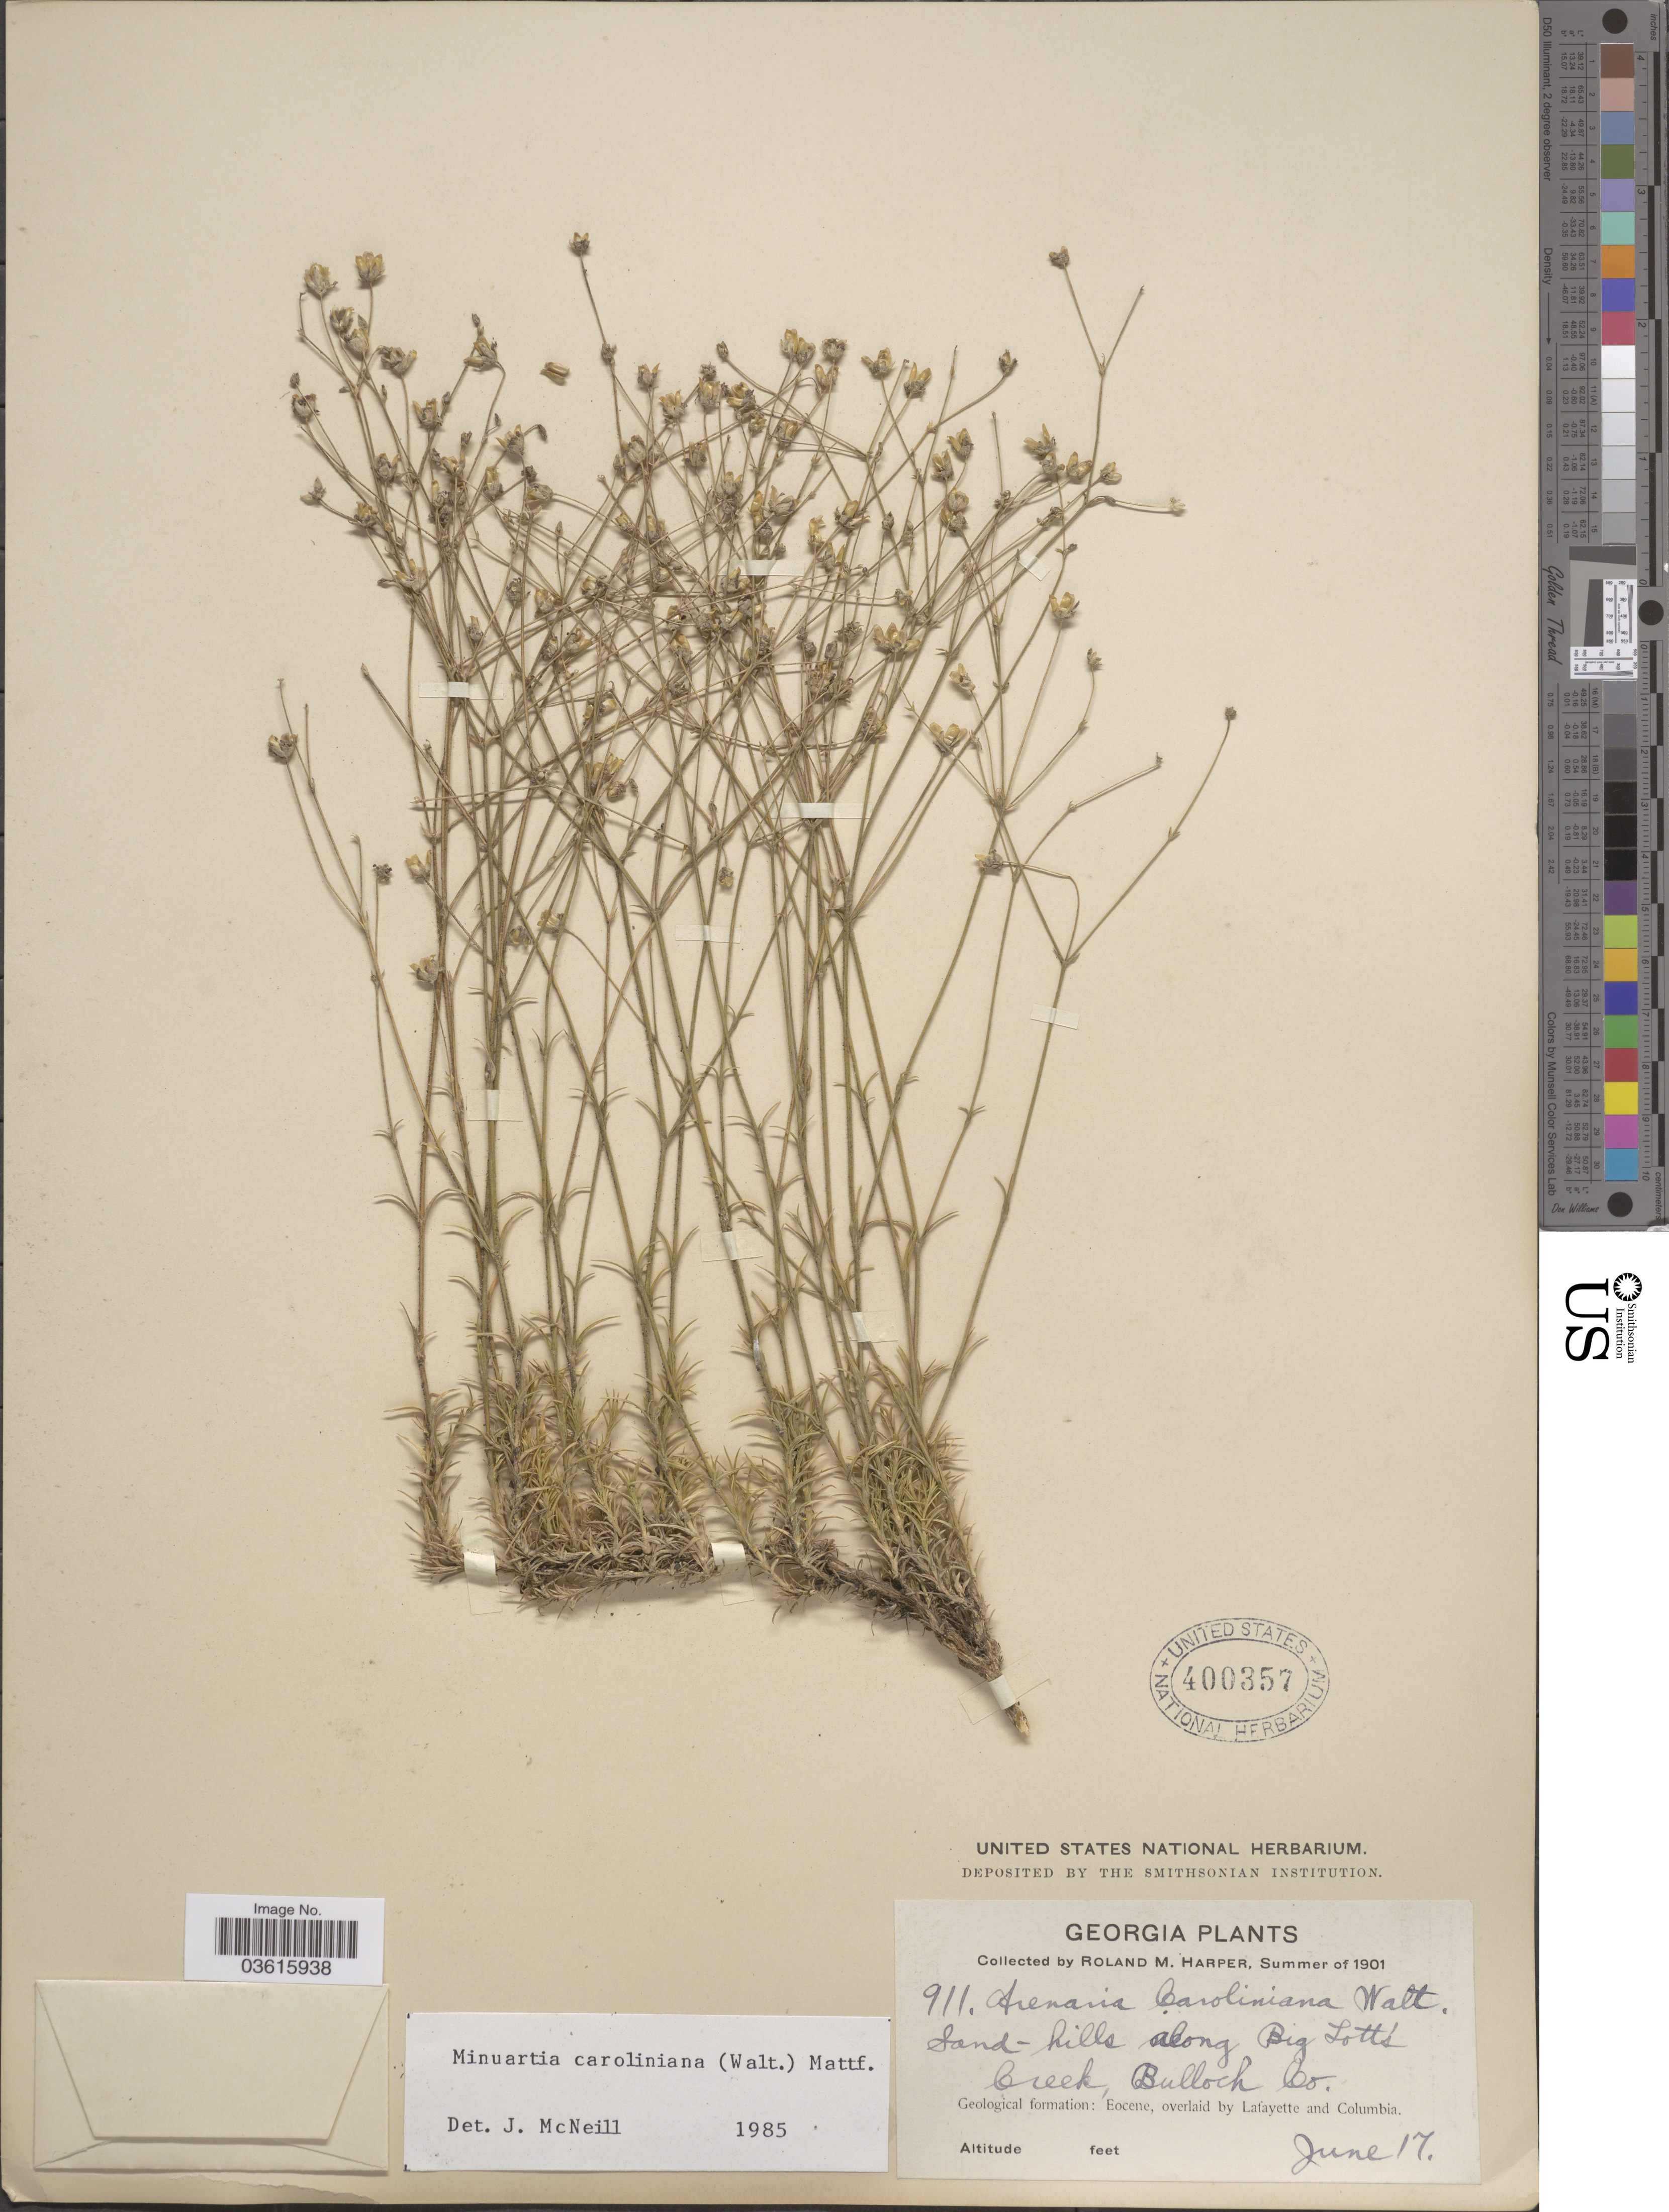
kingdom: Plantae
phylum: Tracheophyta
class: Magnoliopsida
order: Caryophyllales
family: Caryophyllaceae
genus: Minuartia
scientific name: Minuartia caroliniana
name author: (Walter) Mattf.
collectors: R. M. Harper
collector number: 911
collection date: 1901-06-17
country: United States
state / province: Georgia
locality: Sand-hills along Big Lott's Creek, Bullock Co. Geological formation: Eocene, overlaid by Lafayette and Columbia.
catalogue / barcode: US 400357